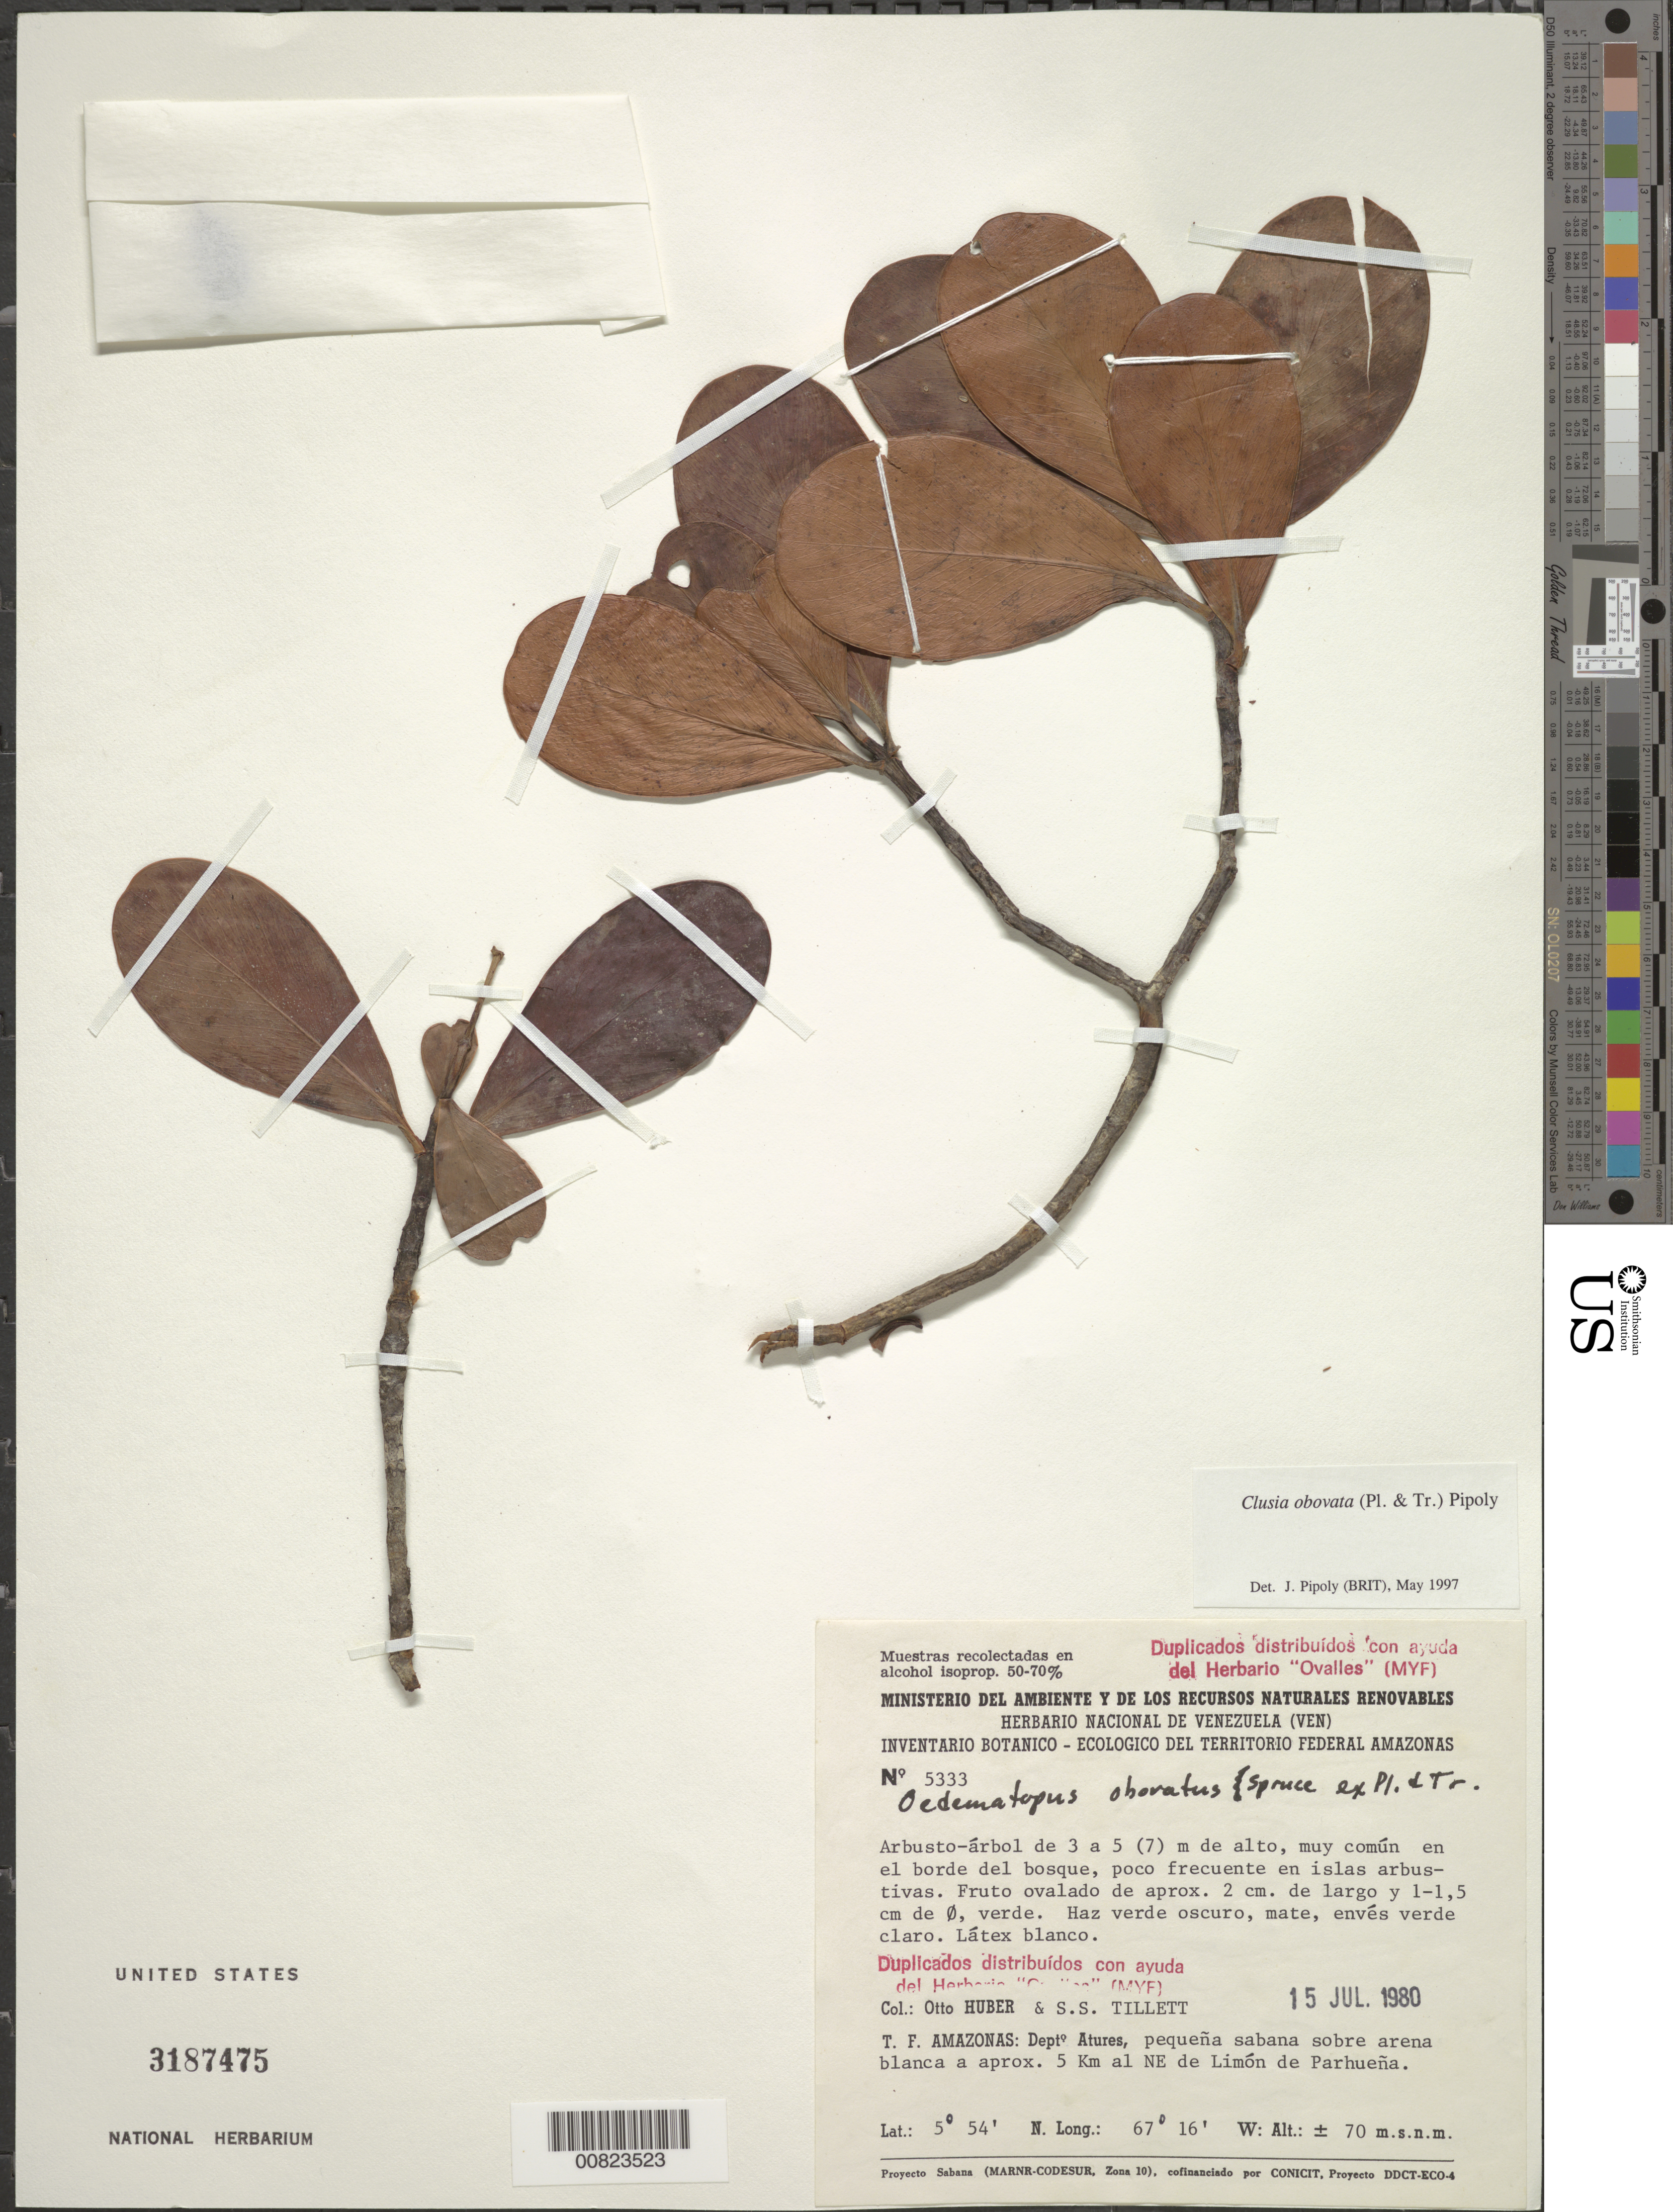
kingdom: Plantae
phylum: Tracheophyta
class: Magnoliopsida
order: Malpighiales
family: Clusiaceae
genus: Clusia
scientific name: Clusia obovata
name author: (Spruce ex Planch. & Triana) Pipoly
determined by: Pipoly, J. J., III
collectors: O. Huber & S. S. Tillett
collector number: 5333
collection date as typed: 15-Jul-80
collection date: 1980-07-15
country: Venezuela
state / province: Amazonas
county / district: Atures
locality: Limón de Parhueña, 5 km NE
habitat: Small savanna on white sand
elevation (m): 70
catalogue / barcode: US 3187475